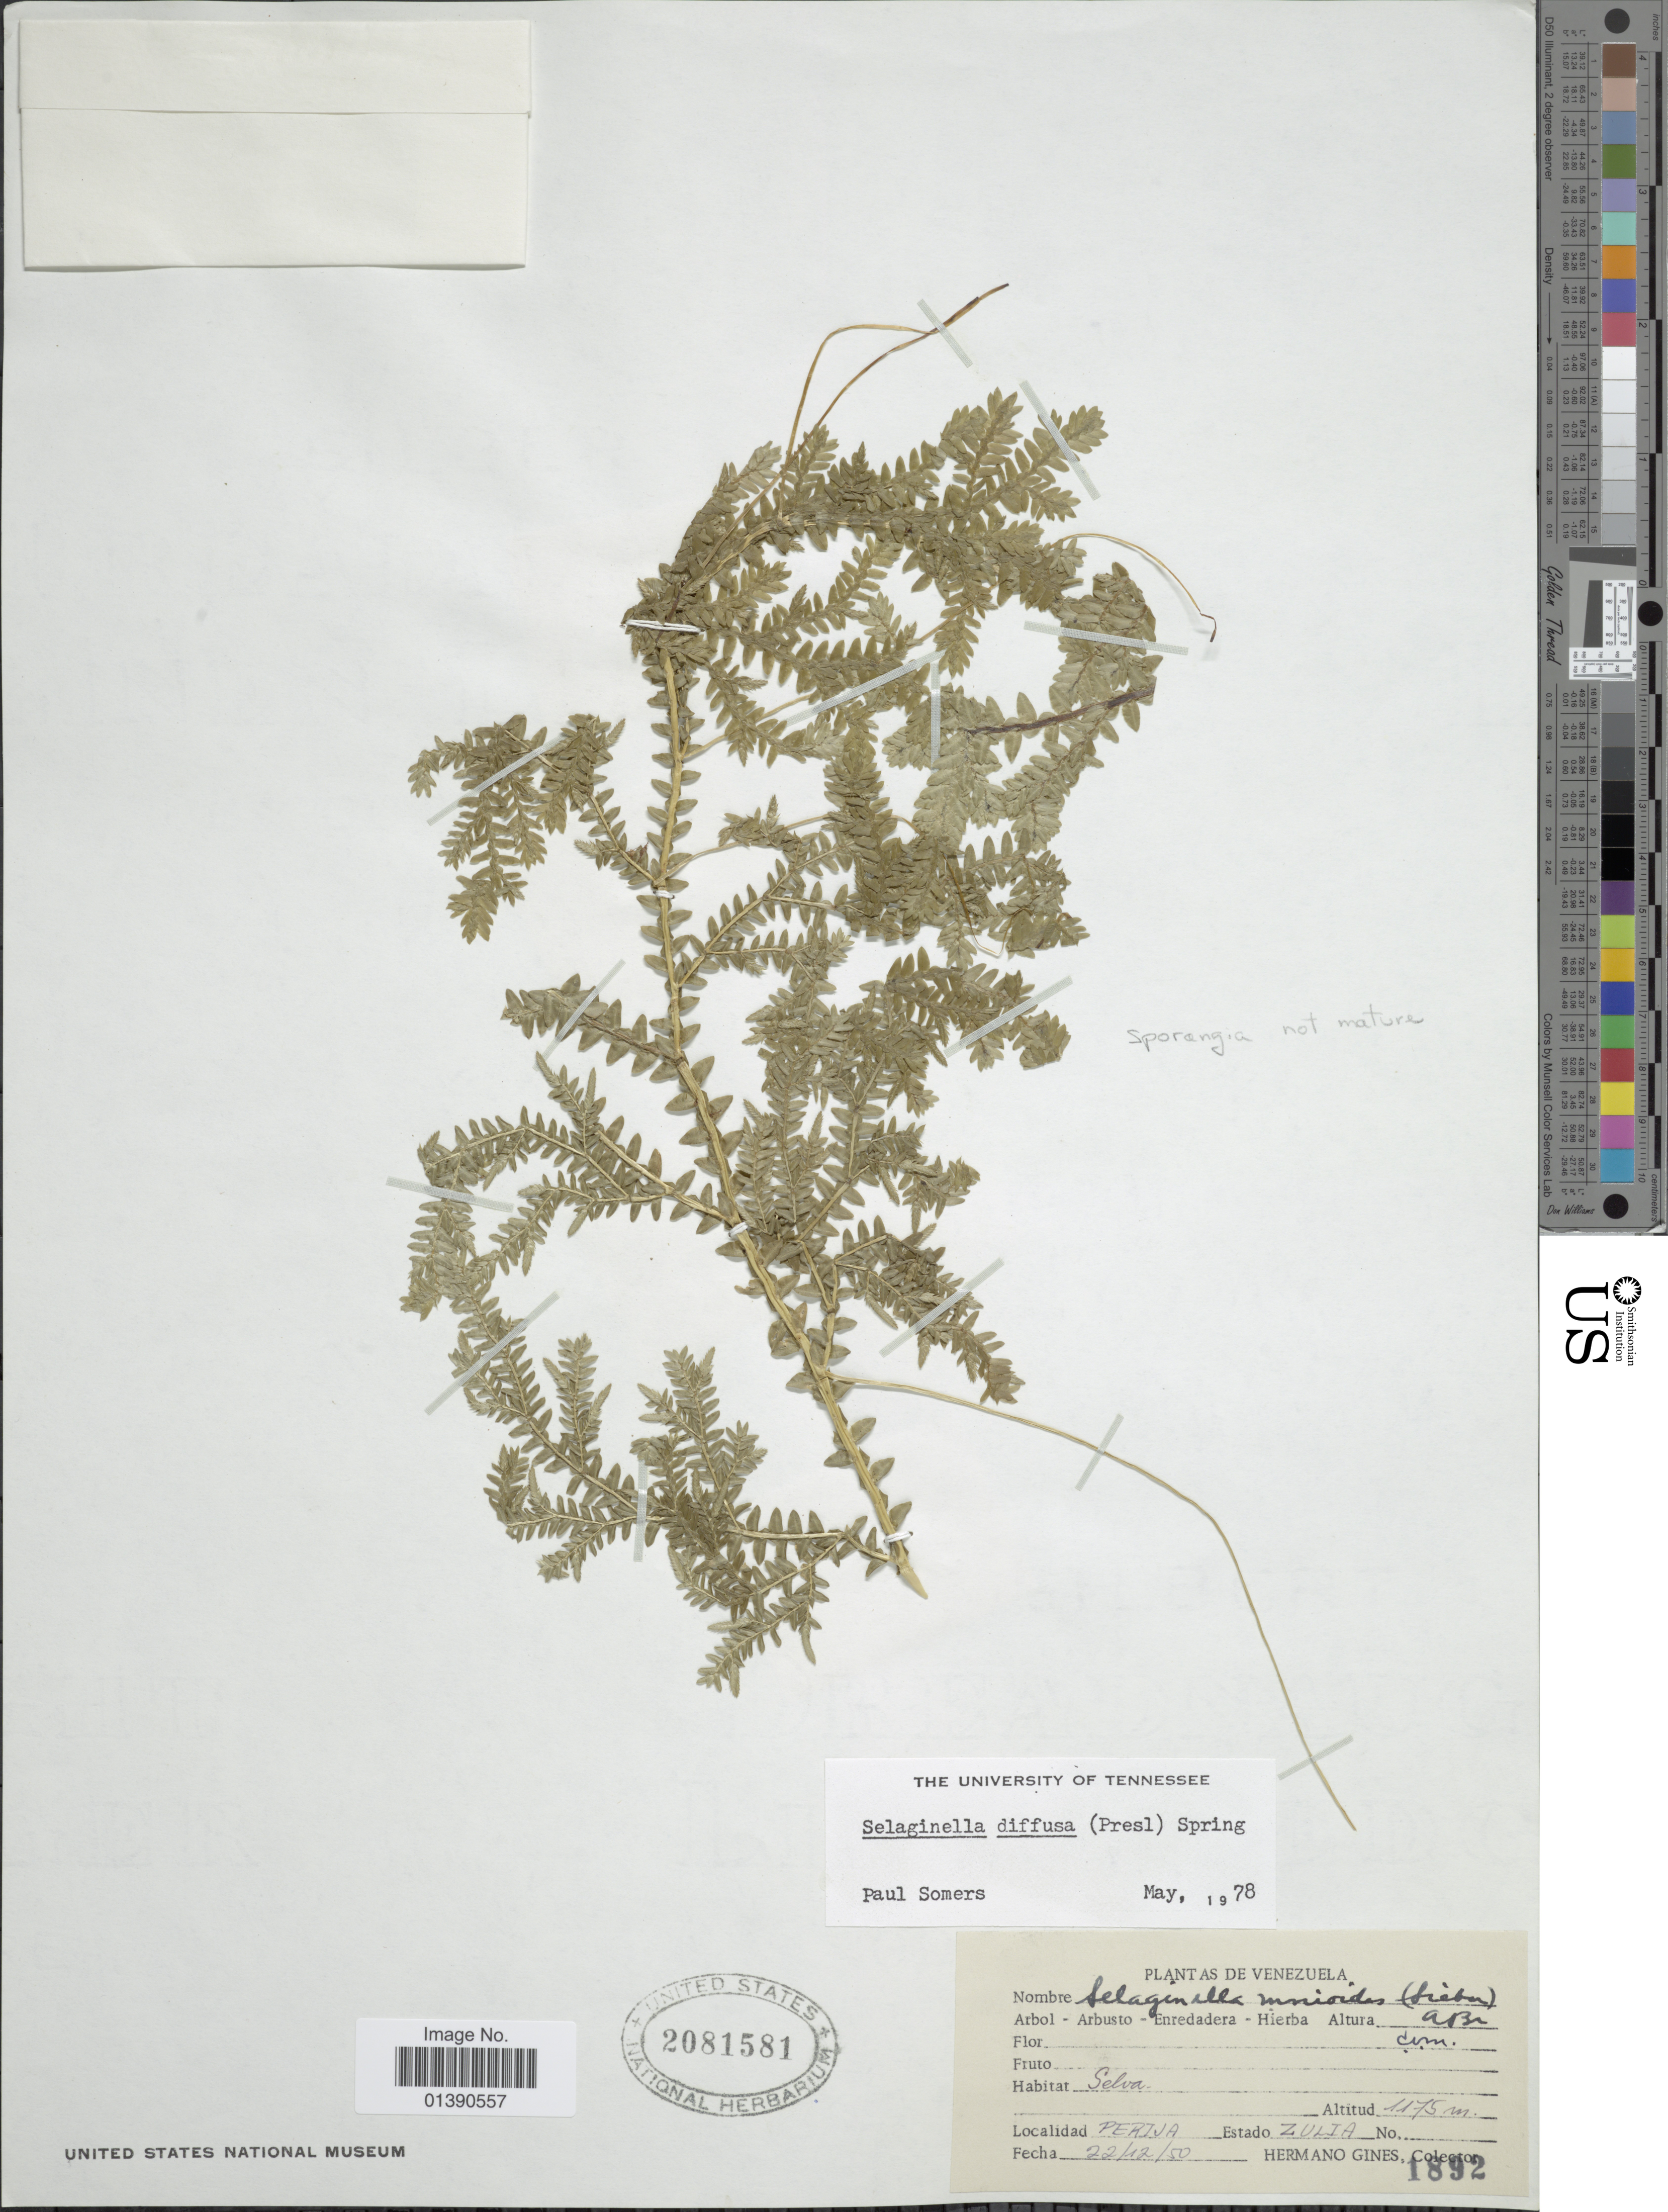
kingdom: Plantae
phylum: Tracheophyta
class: Lycopodiopsida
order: Selaginellales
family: Selaginellaceae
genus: Selaginella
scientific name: Selaginella diffusa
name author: (C. Presl) Spring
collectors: Bro. Gines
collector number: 1892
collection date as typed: Transcribed d/m/y: 22/12/50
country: Venezuela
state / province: Zulia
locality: Perija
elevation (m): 1175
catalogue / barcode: US 2081581